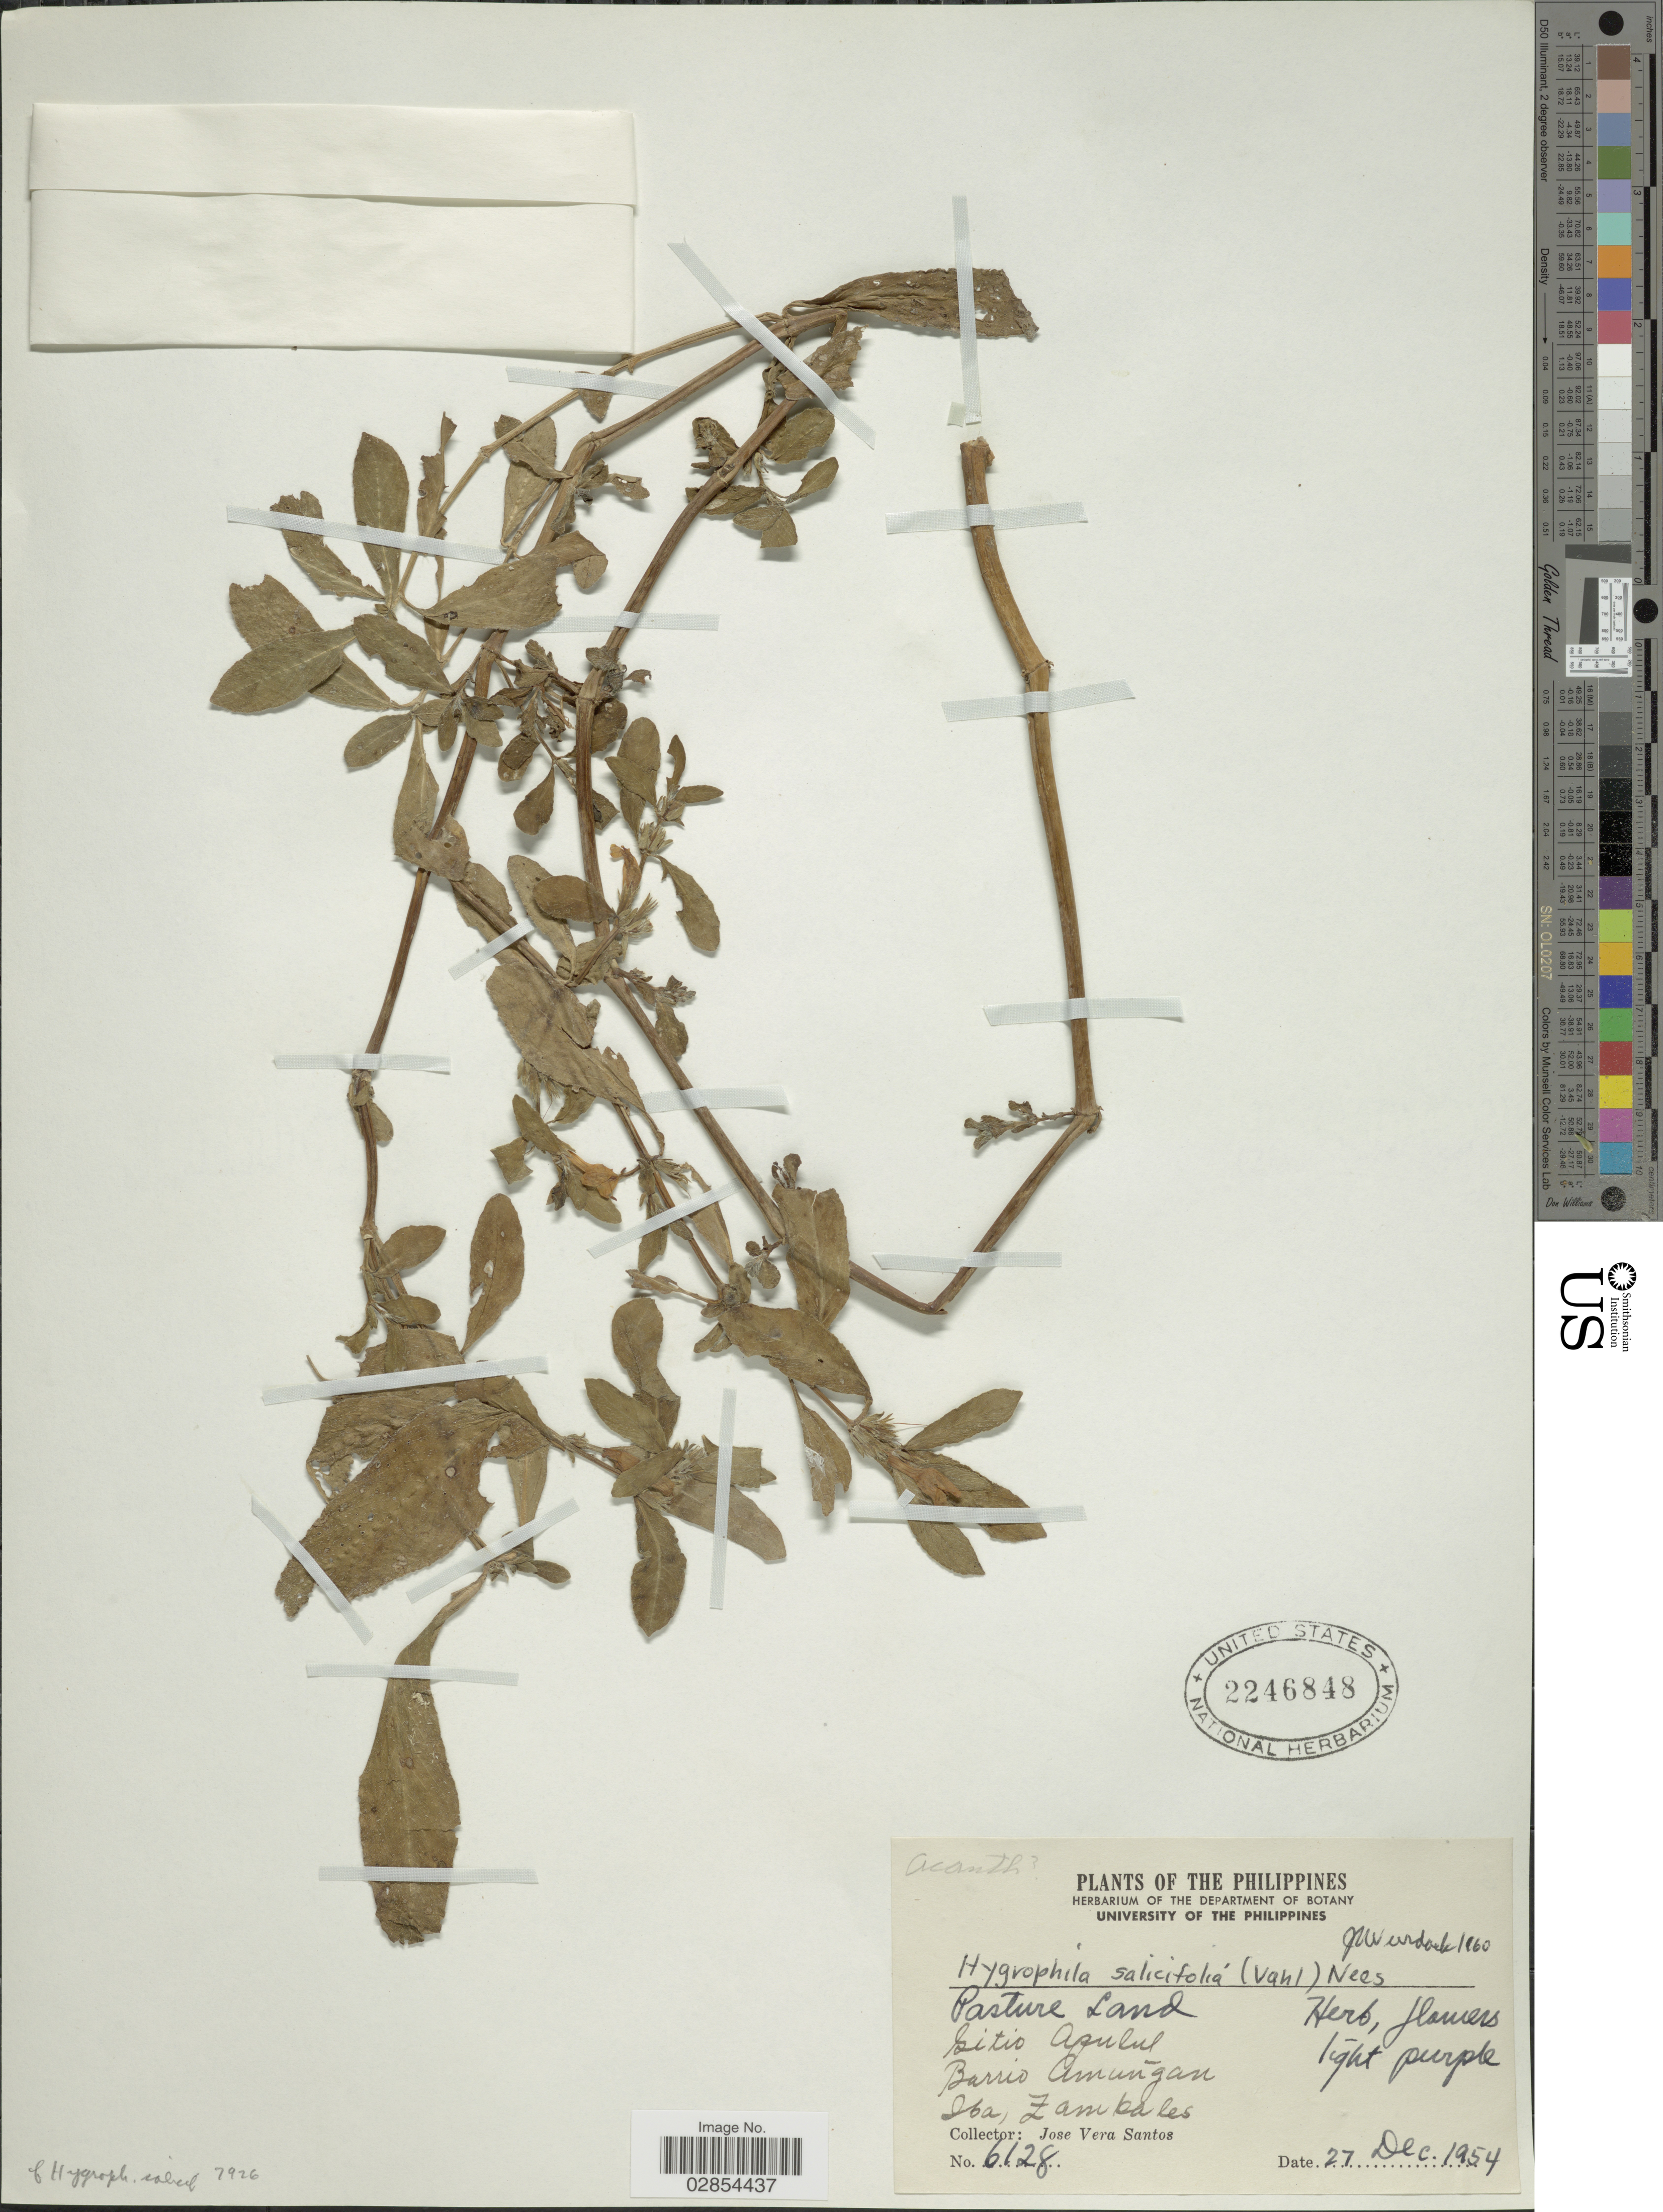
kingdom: Plantae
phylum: Tracheophyta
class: Magnoliopsida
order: Lamiales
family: Acanthaceae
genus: Hygrophila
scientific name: Hygrophila salicifolia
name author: (Vahl) Nees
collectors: J. Vera Santos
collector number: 6128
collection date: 1954-12-27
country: Philippines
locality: Pasture Land. Sitio Apulul. Barrio Amungan. Iba, Zambales.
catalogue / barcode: US 2246848